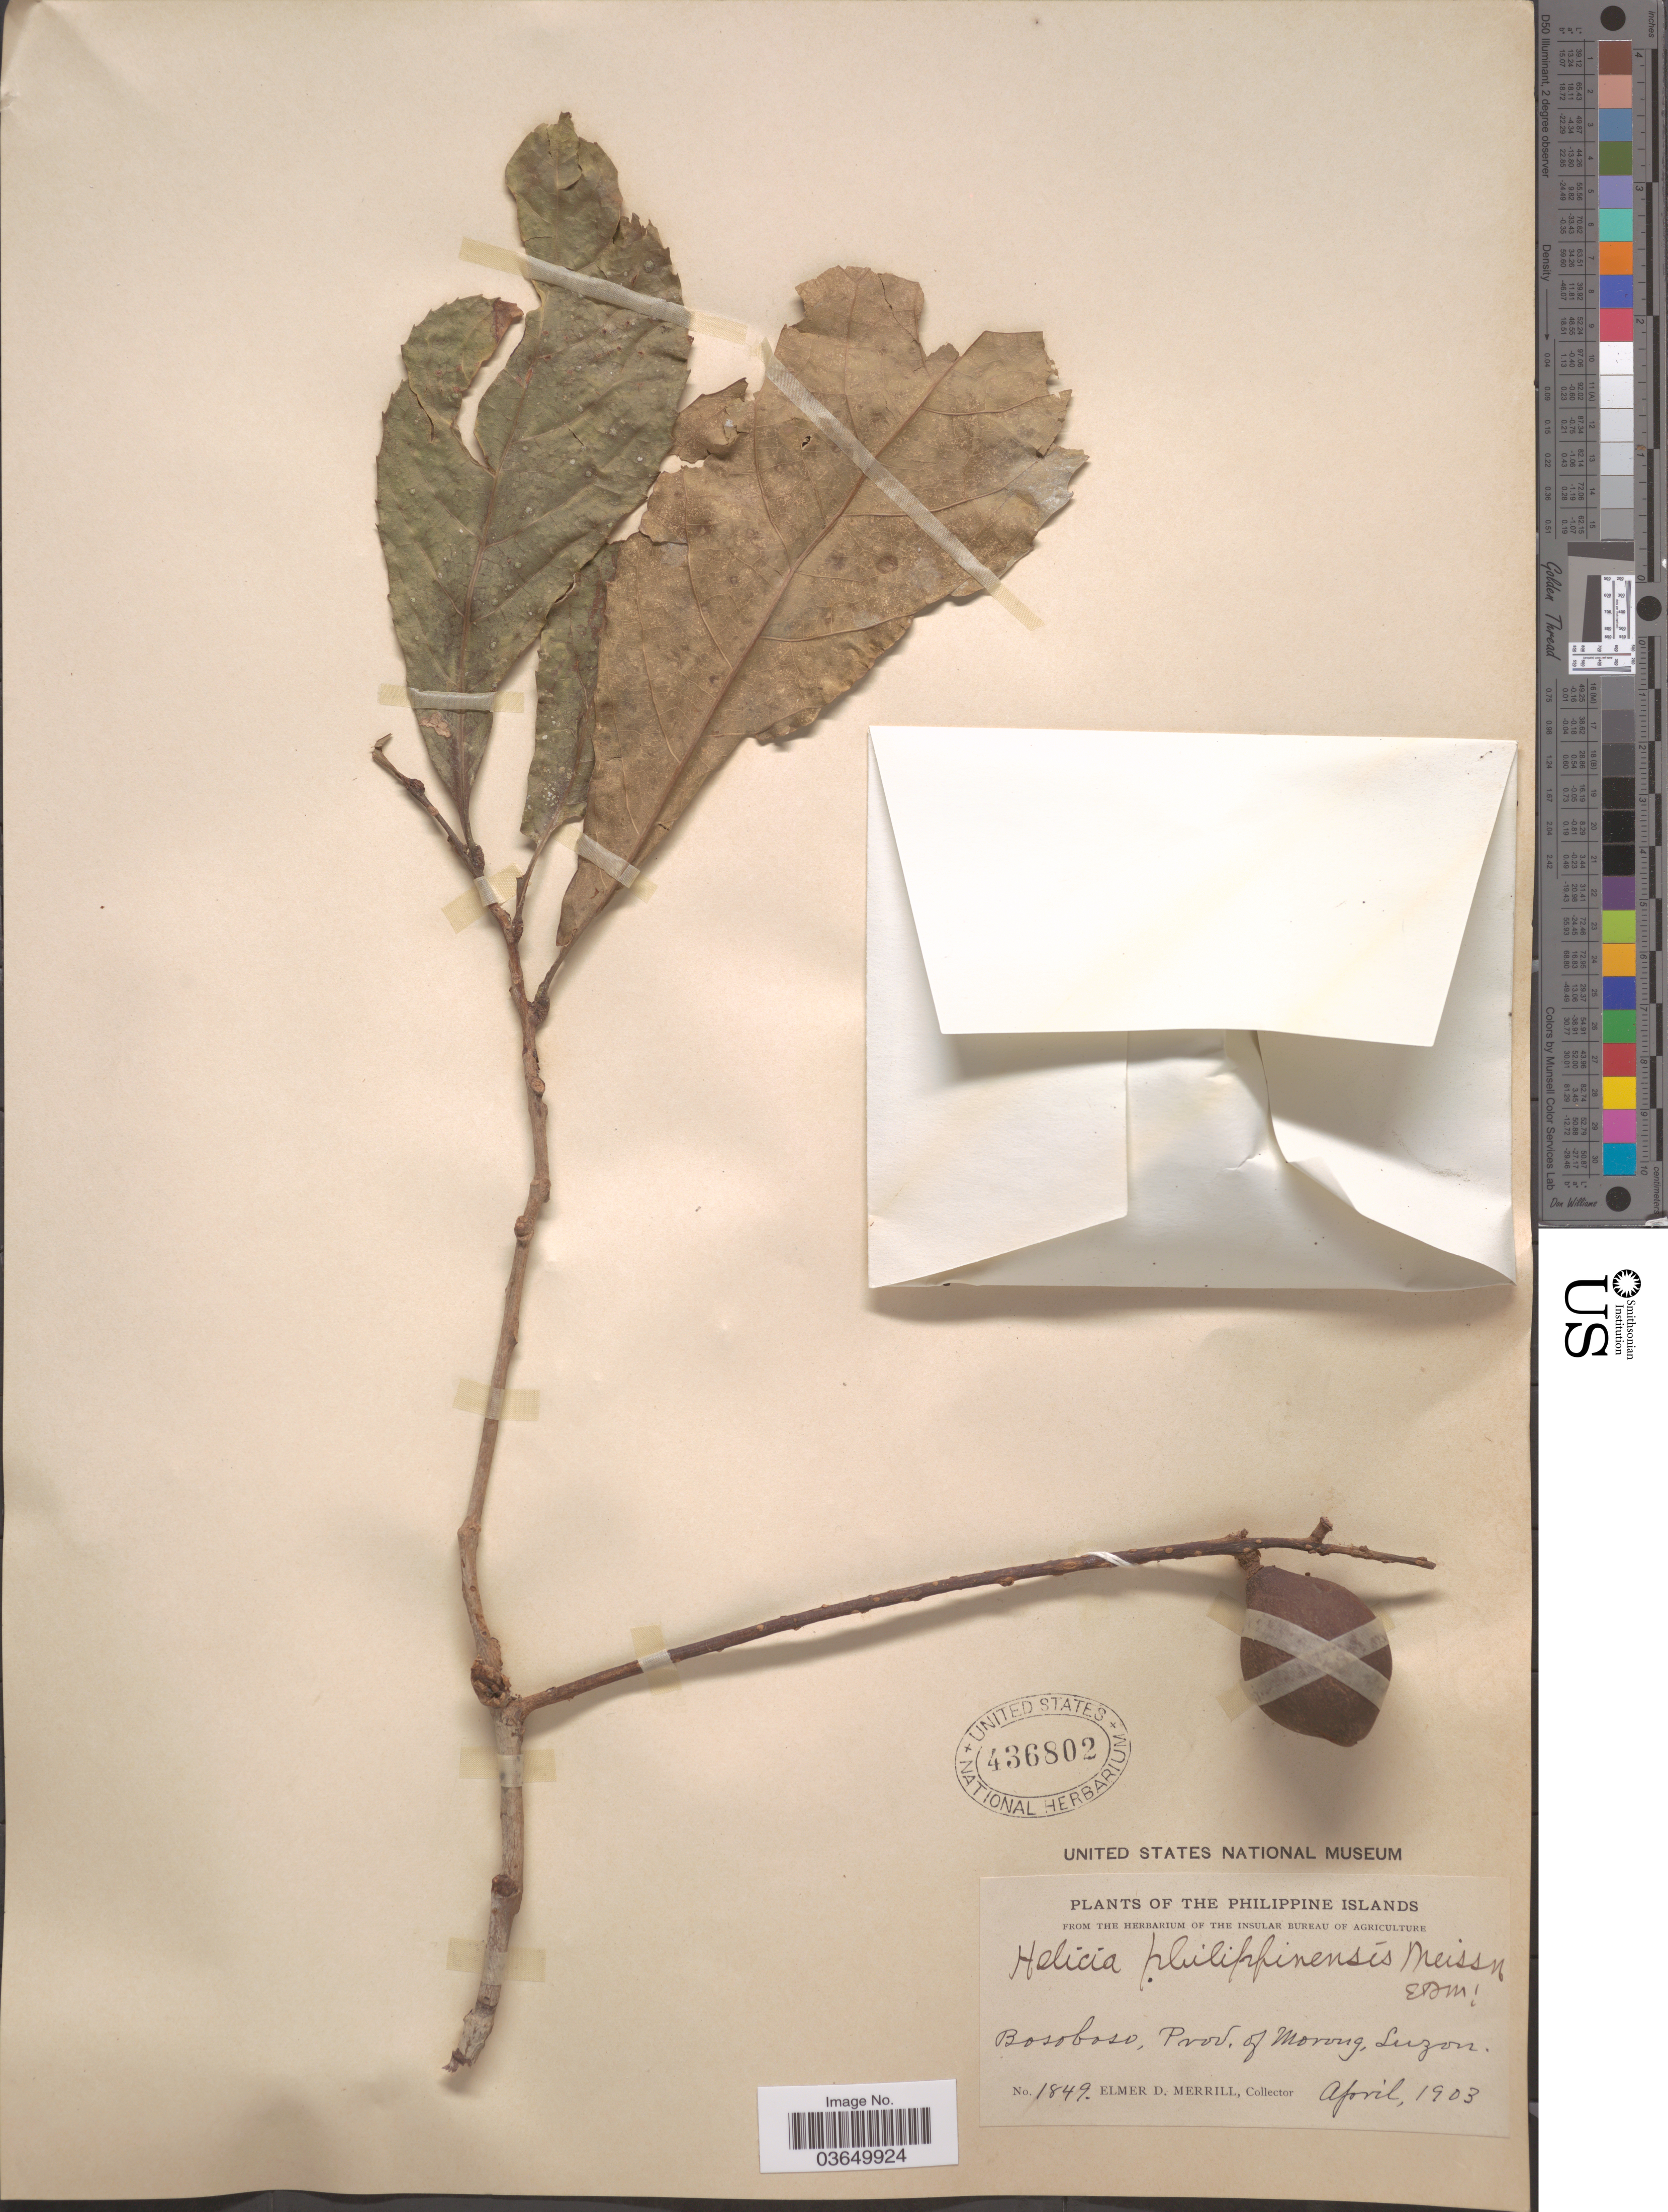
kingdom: Plantae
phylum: Tracheophyta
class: Magnoliopsida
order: Proteales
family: Proteaceae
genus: Helicia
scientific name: Helicia cumingiana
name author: C. Presl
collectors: E. D. Merrill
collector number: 1849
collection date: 1903-04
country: Philippines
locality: Bosoboso, Prov. of Morong, Luzon.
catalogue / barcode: US 436802